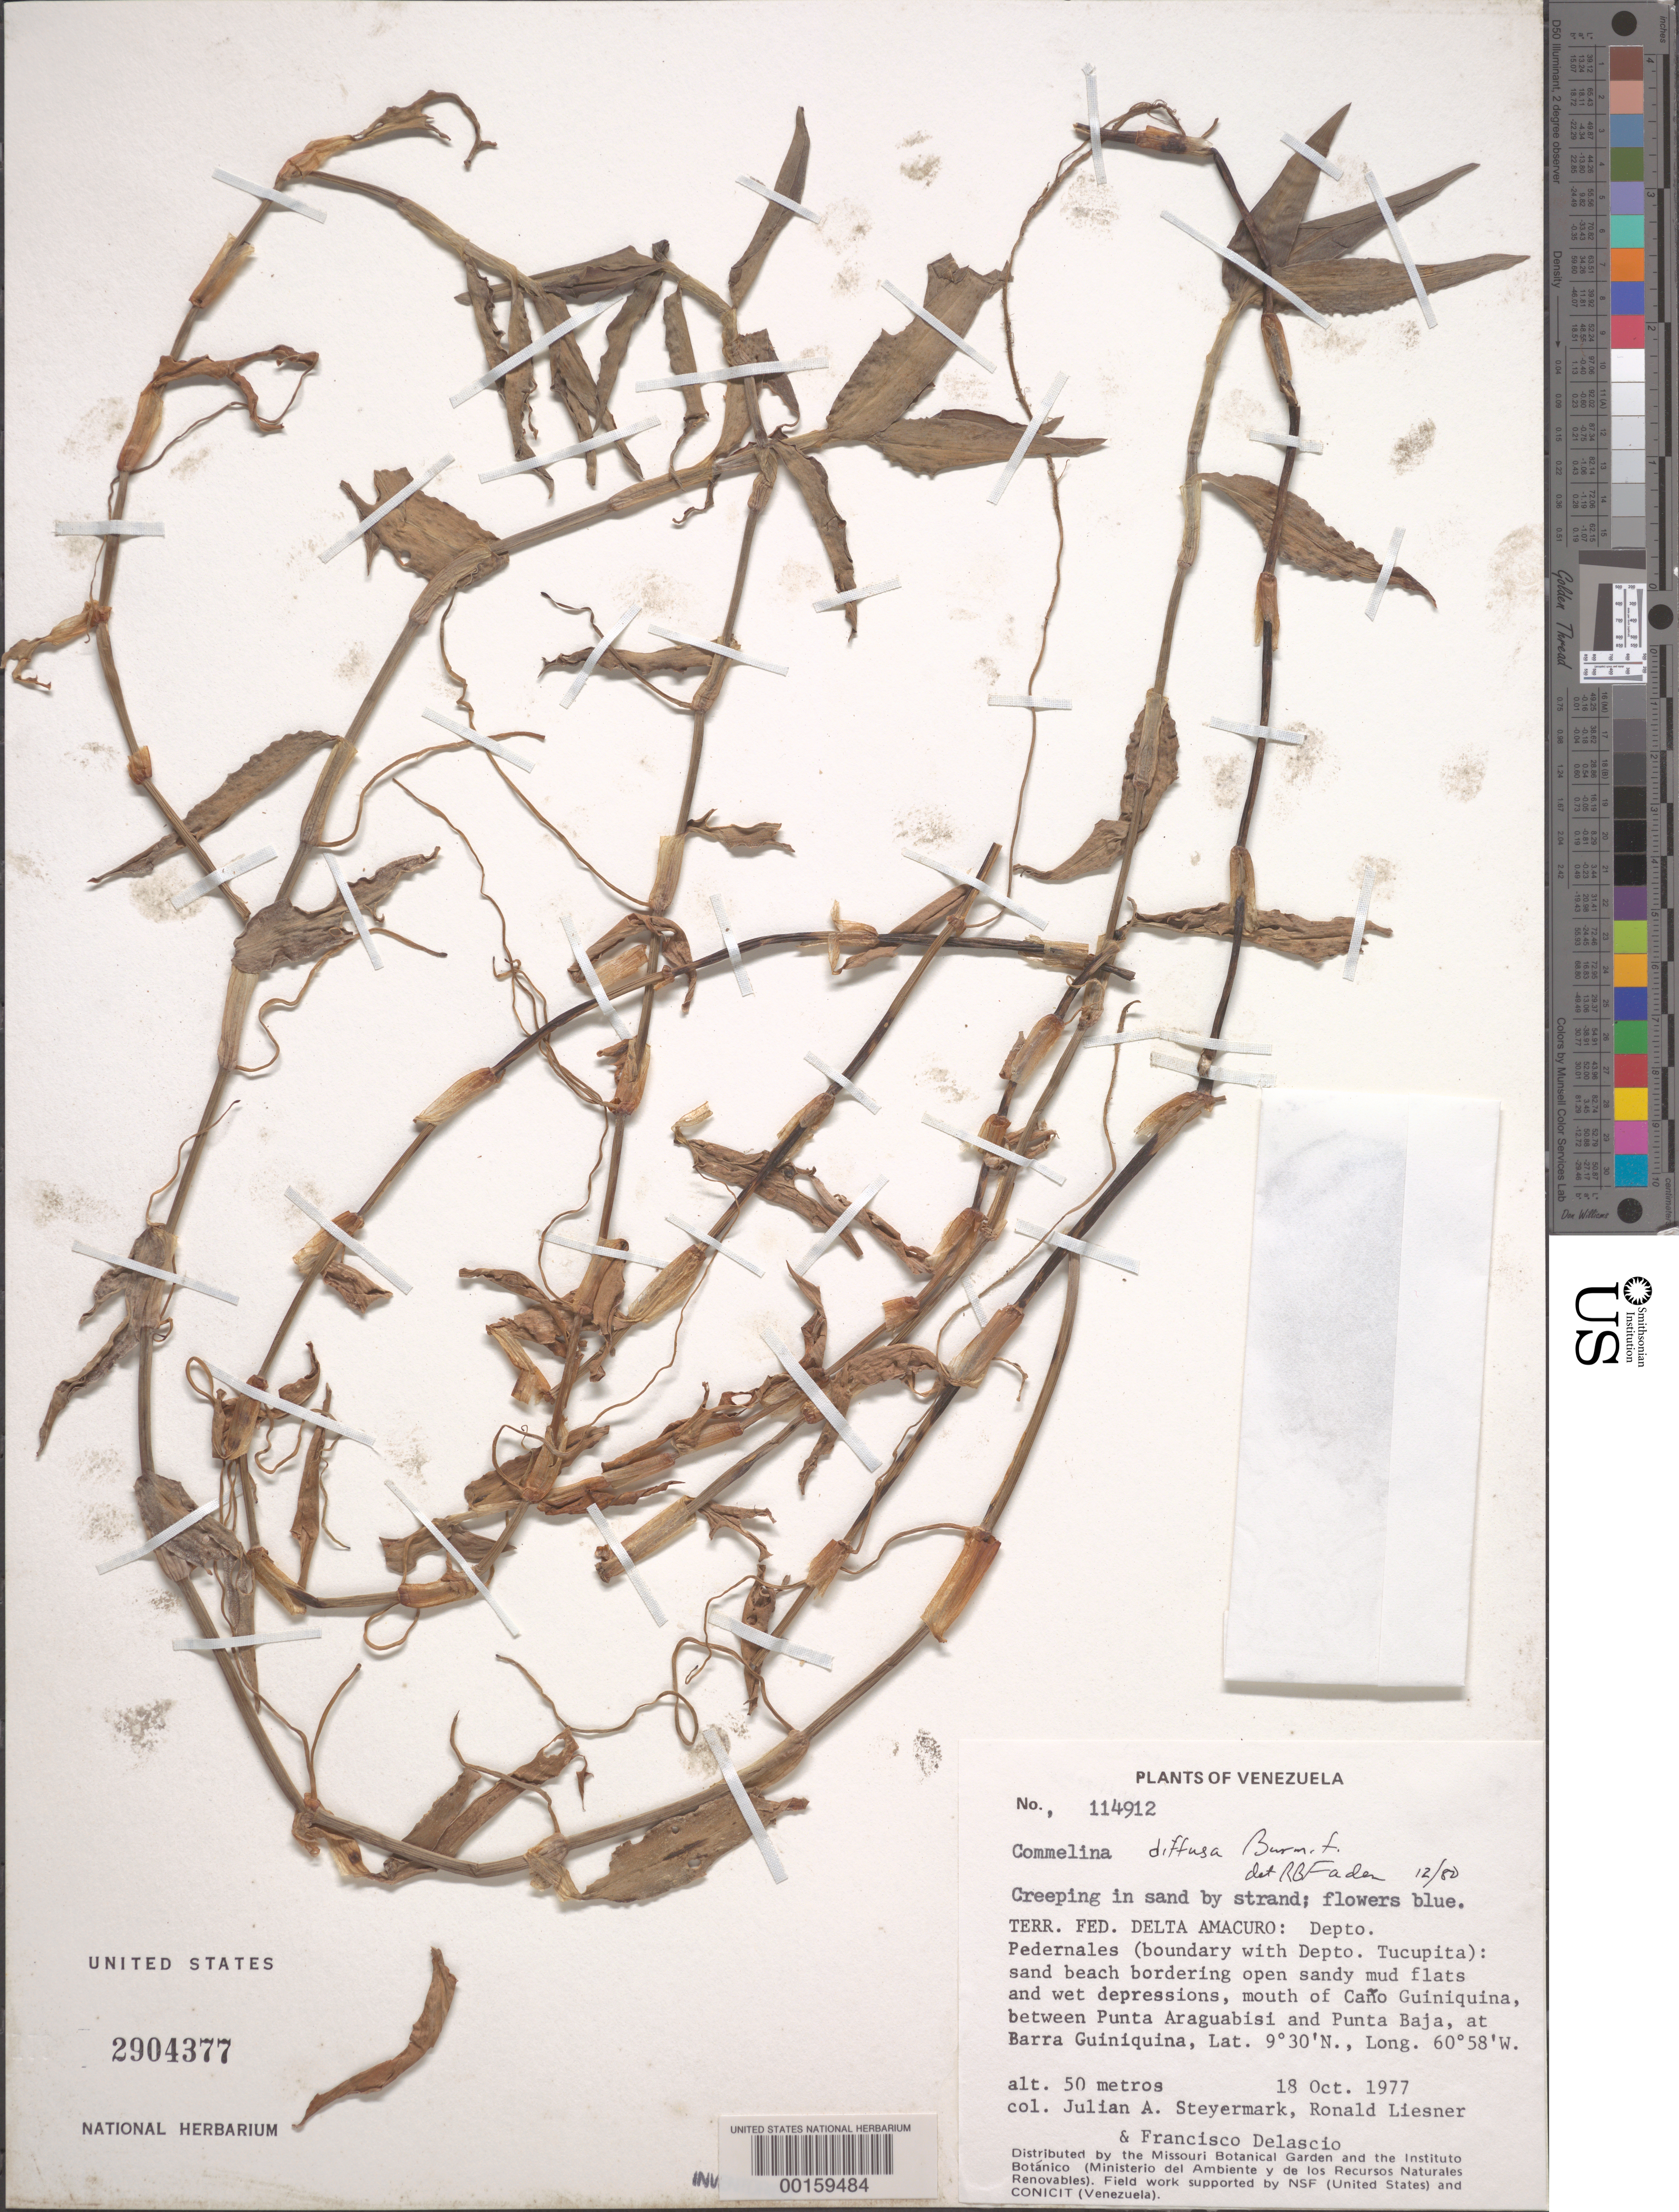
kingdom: Plantae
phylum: Tracheophyta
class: Liliopsida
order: Commelinales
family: Commelinaceae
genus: Commelina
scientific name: Commelina diffusa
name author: Burm. f.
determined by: Faden, Robert B., (US), Smithsonian Institution - National Museum of Natural History (UNITED STATES)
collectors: J. Steyermark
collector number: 114912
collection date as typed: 18 Oct 1977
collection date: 1977-10-18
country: Venezuela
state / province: Delta Amacuro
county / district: Pedernales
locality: Between punta araguabisi and punta baja, cano guiniquina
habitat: Sand by strand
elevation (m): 50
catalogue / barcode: US 2904377